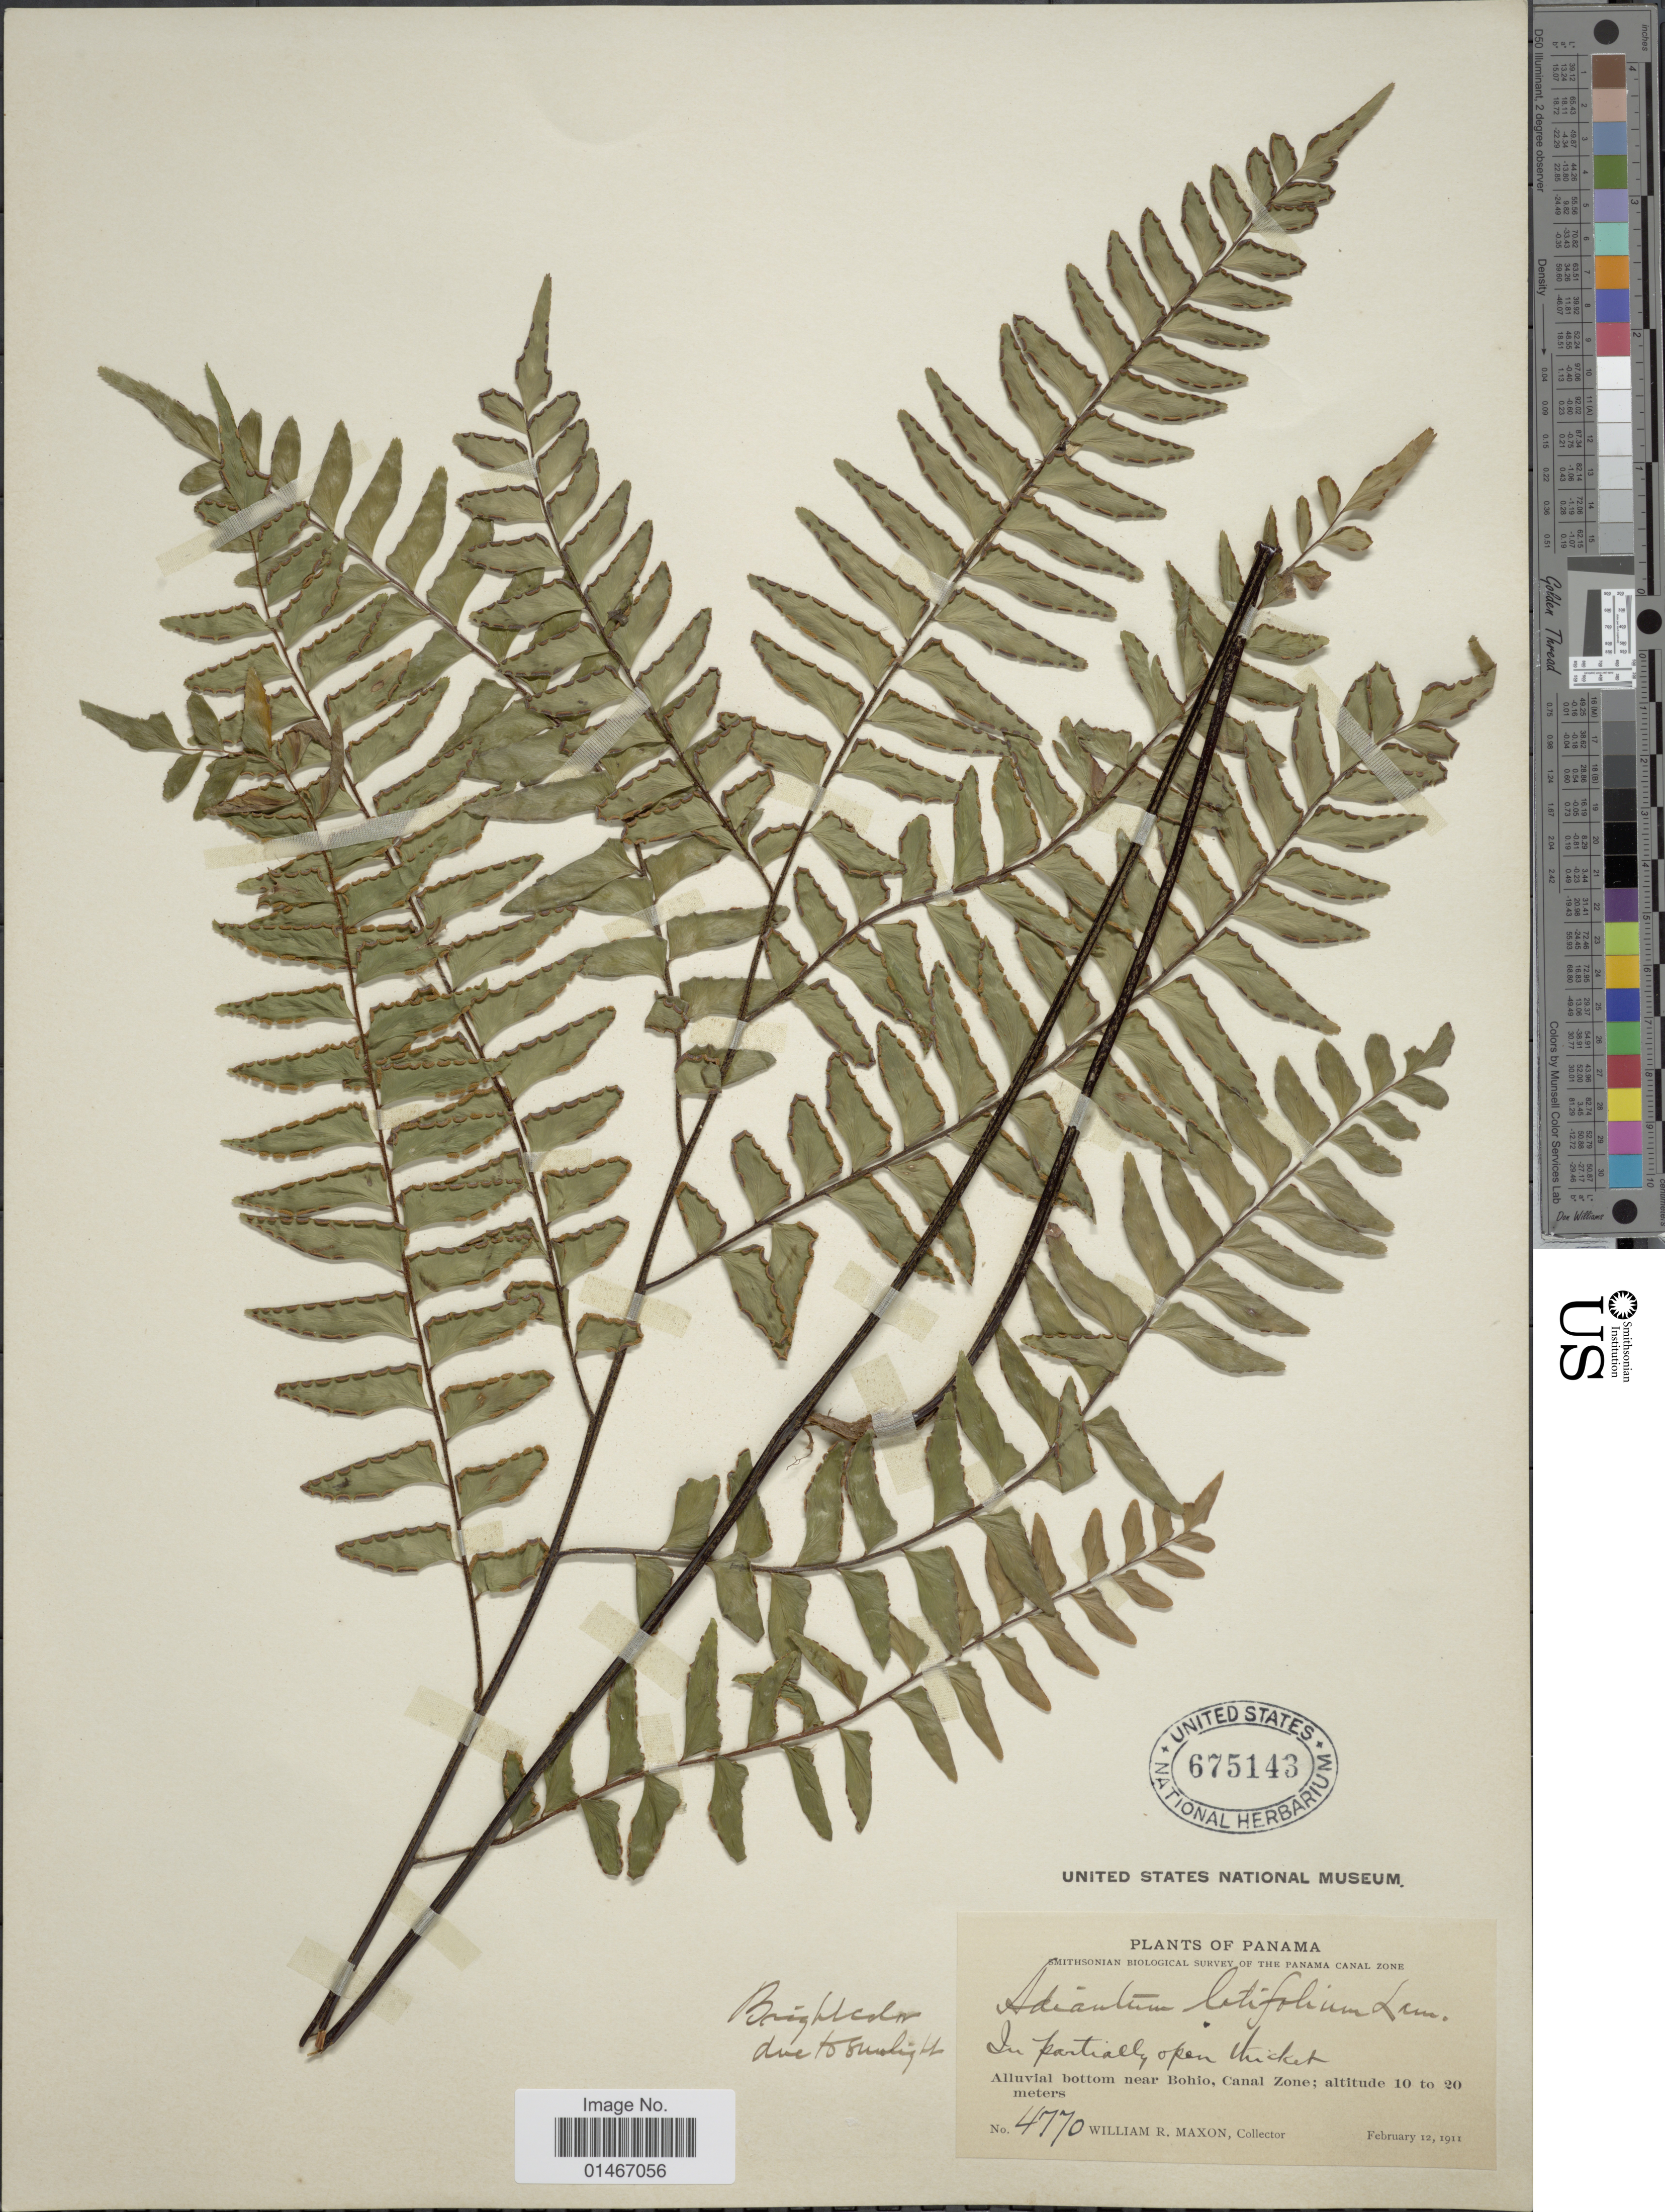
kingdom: Plantae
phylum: Tracheophyta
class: Polypodiopsida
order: Polypodiales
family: Pteridaceae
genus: Adiantum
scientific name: Adiantum latifolium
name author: Lam.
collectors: W. R. Maxon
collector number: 4770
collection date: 1911-02-12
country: Panama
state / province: Colón / Panamá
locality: Alluvial bottom near Bohio, Canal Zone.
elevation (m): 10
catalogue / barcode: US 675143